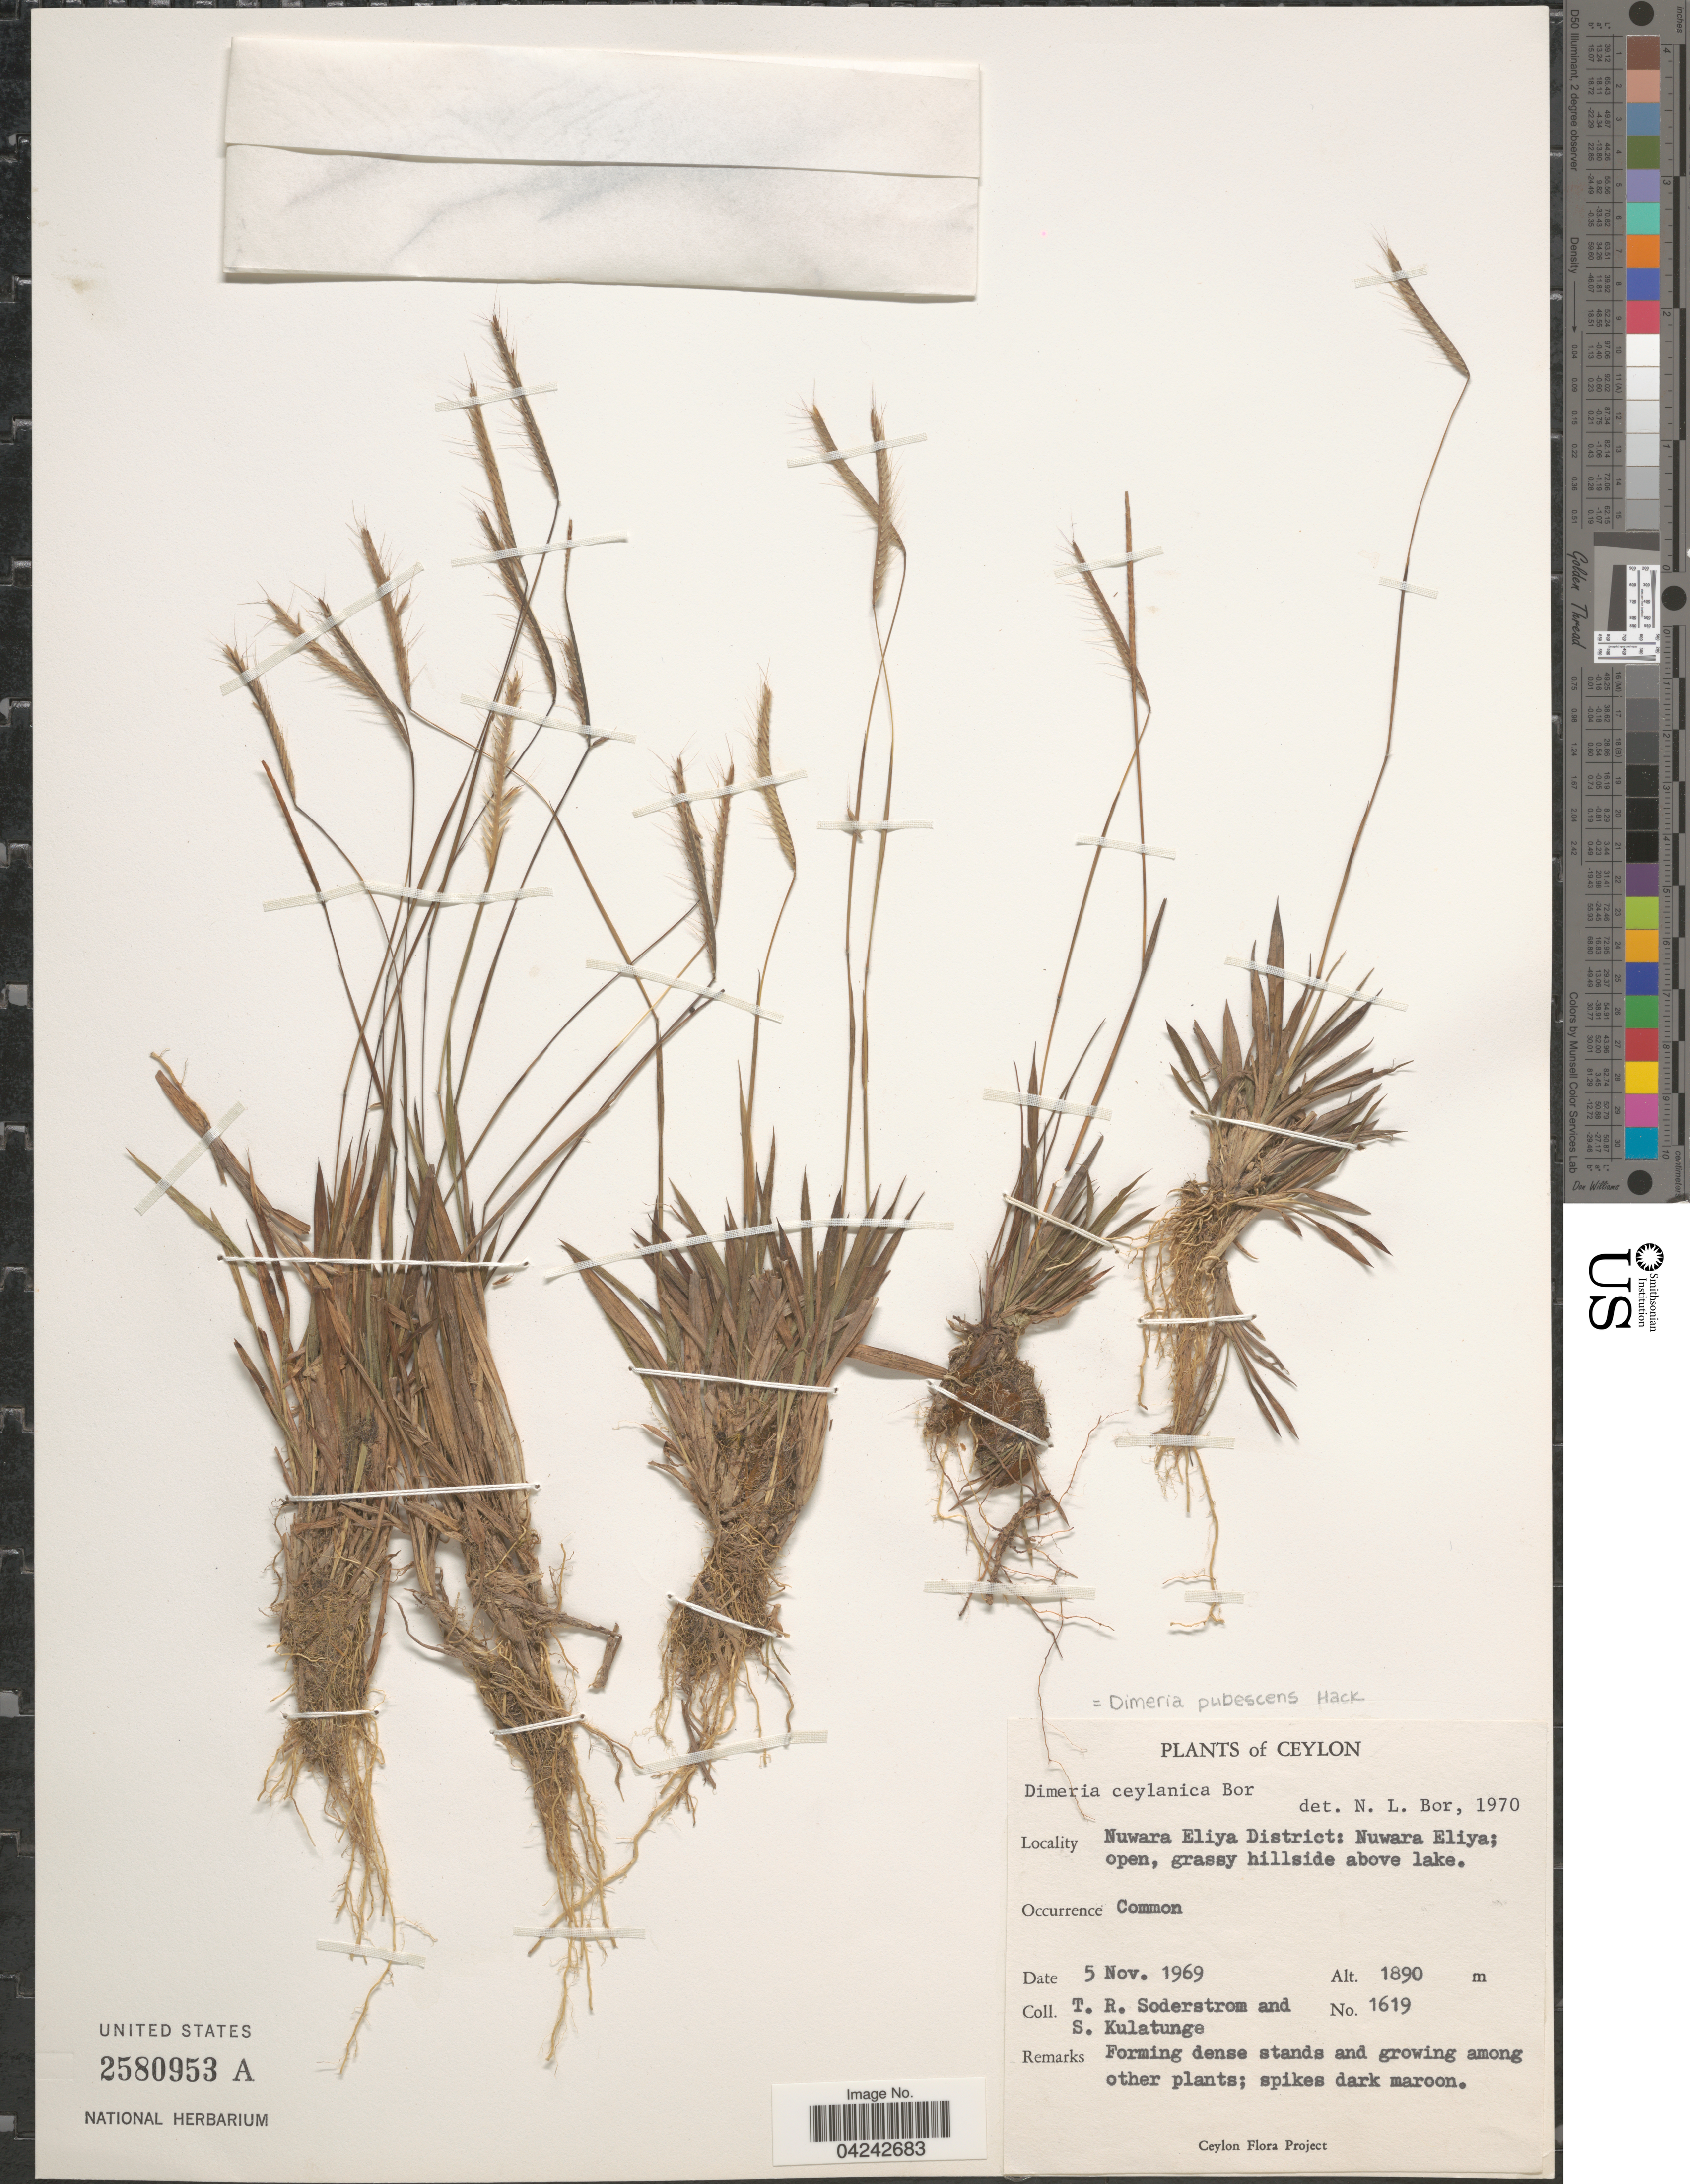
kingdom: Plantae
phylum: Tracheophyta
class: Liliopsida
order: Poales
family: Poaceae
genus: Dimeria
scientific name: Dimeria pubescens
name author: Hack.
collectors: T. R. Soderstrom & S. Kulatunge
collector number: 1619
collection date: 1969-11-05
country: Sri Lanka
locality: Ceylon. Nuwara Eliya District: Nuwara Eliya; open, grassy hillside above lake.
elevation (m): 1890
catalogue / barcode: US 2580953A